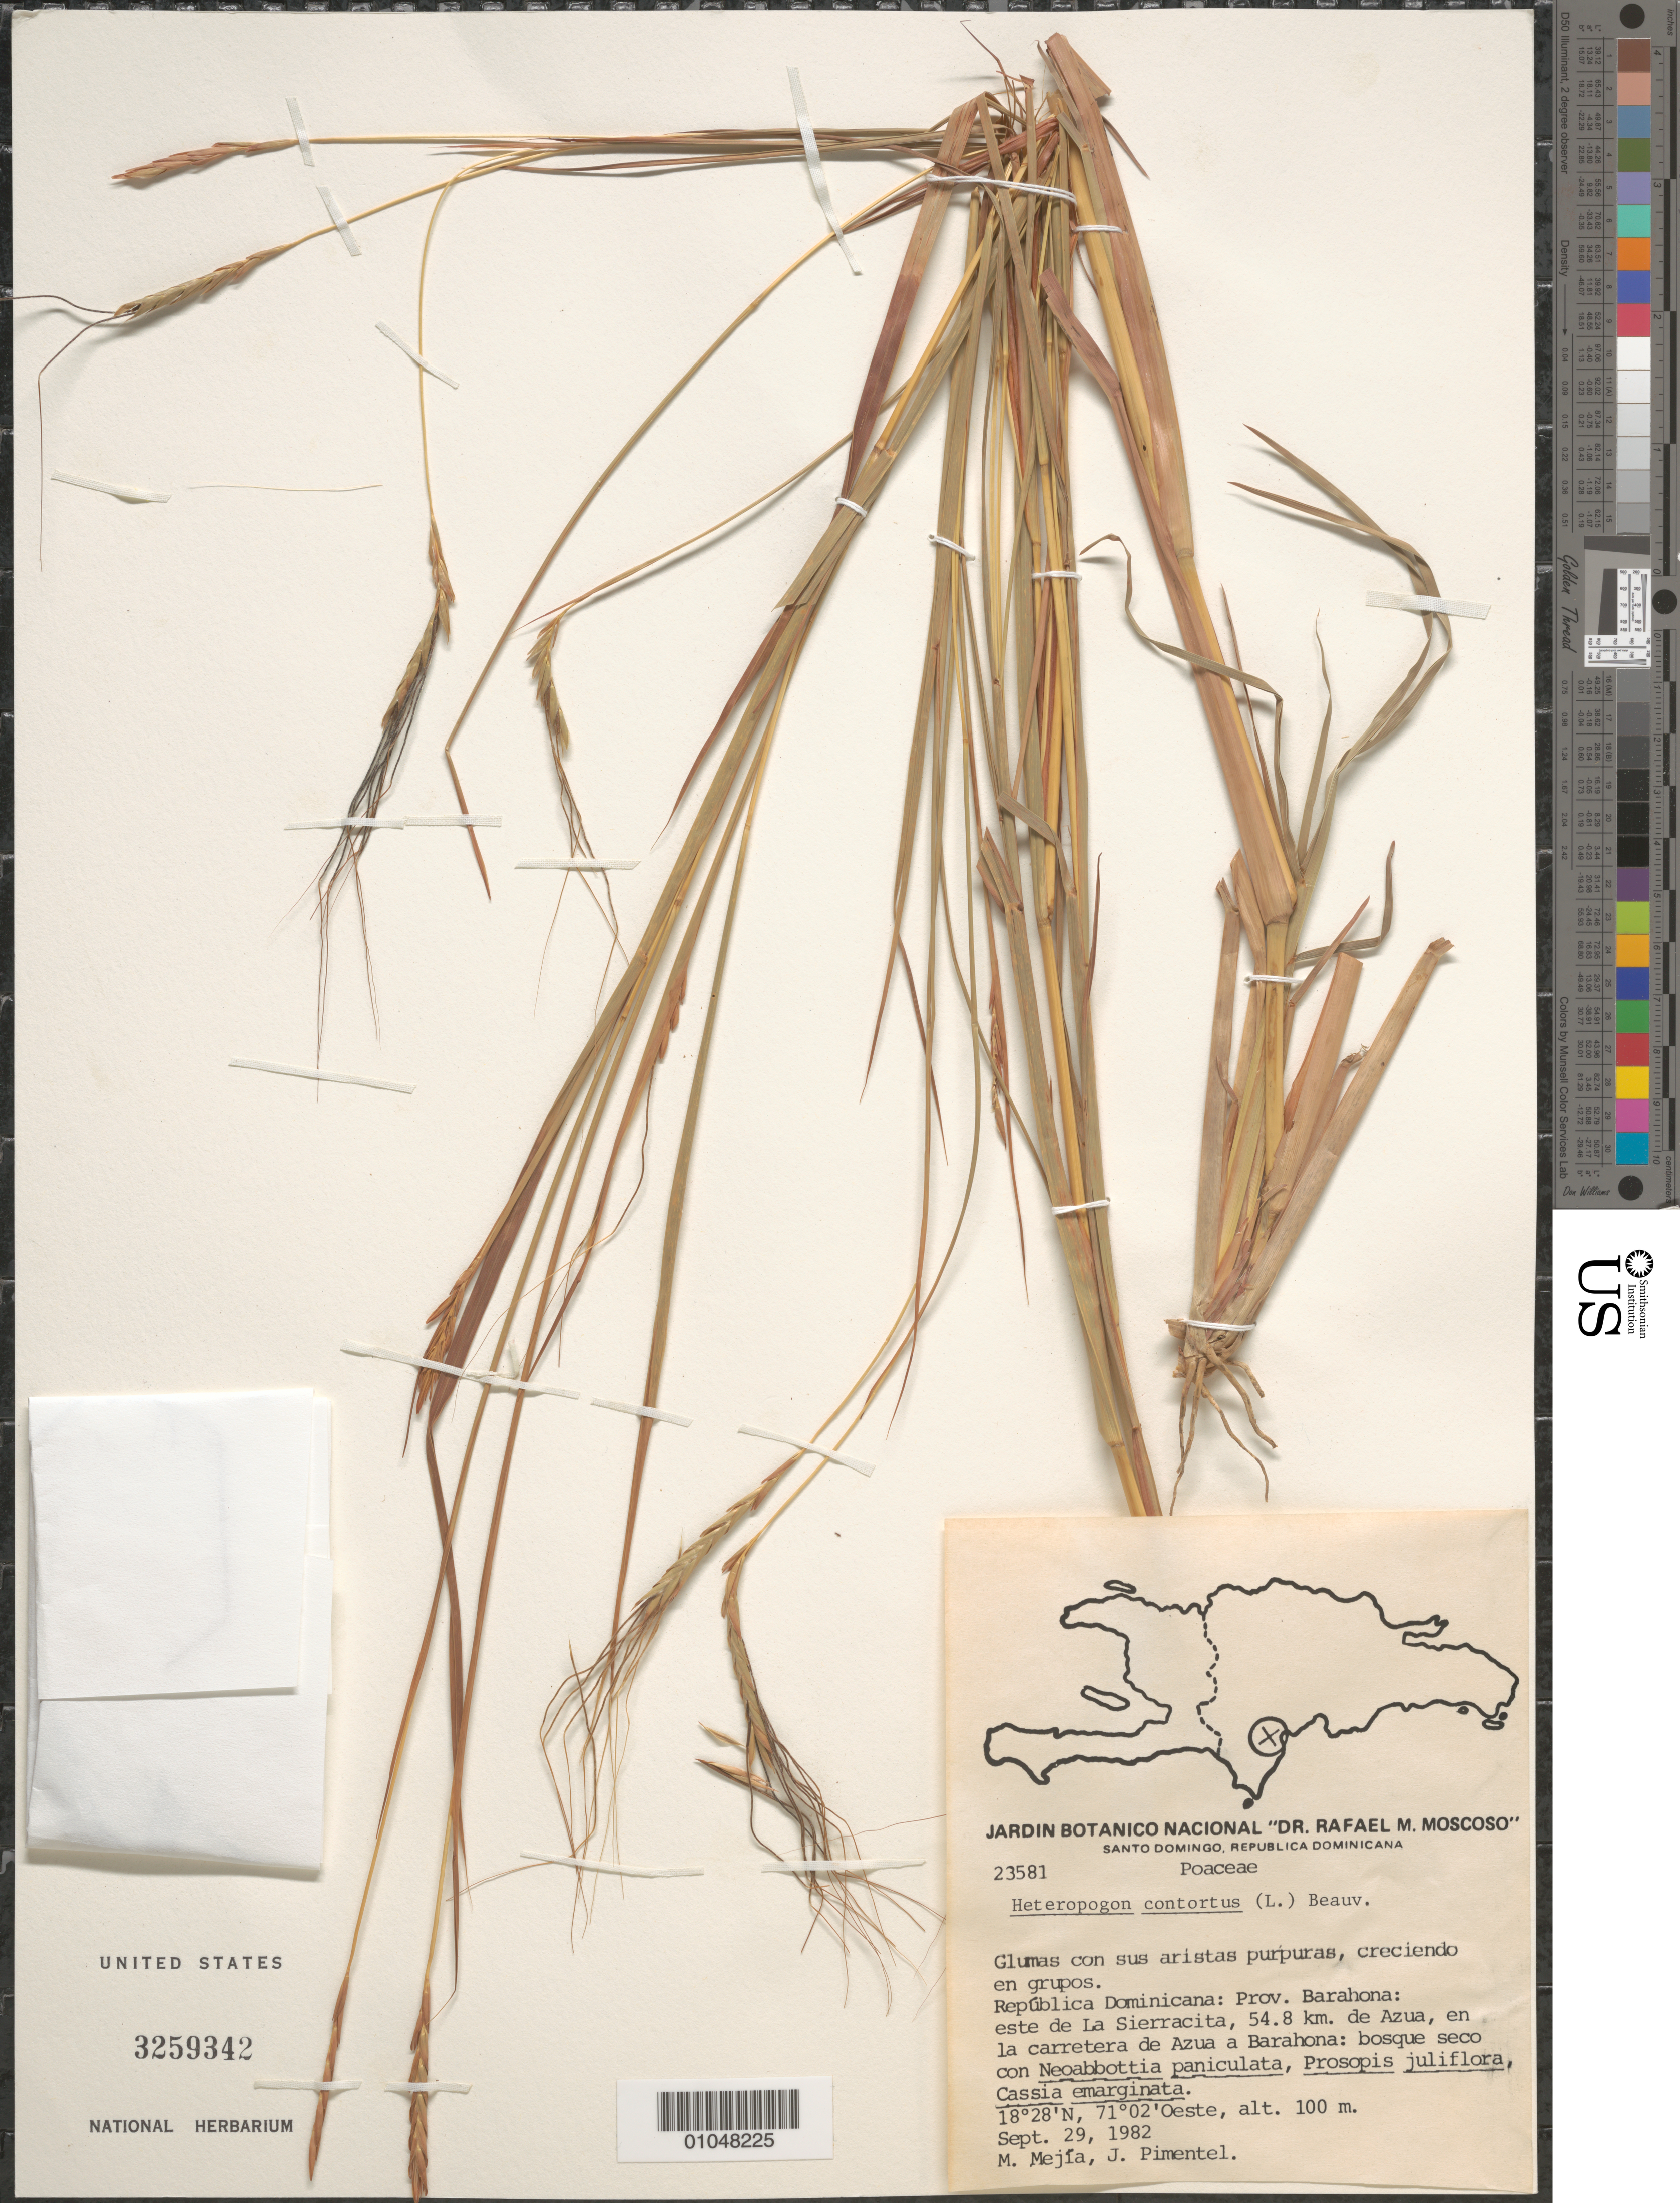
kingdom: Plantae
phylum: Tracheophyta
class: Liliopsida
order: Poales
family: Poaceae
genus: Heteropogon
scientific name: Heteropogon contortus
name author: (L.) P. Beauv. ex Roem. & Schult.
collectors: M. Mejia & J. Pimentel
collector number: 23581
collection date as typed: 29 Sep 1982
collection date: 1982-09-29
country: Dominican Republic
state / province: Barahona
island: Hispaniola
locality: La Sierracita, 50 km from Azua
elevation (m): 100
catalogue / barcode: US 3259342